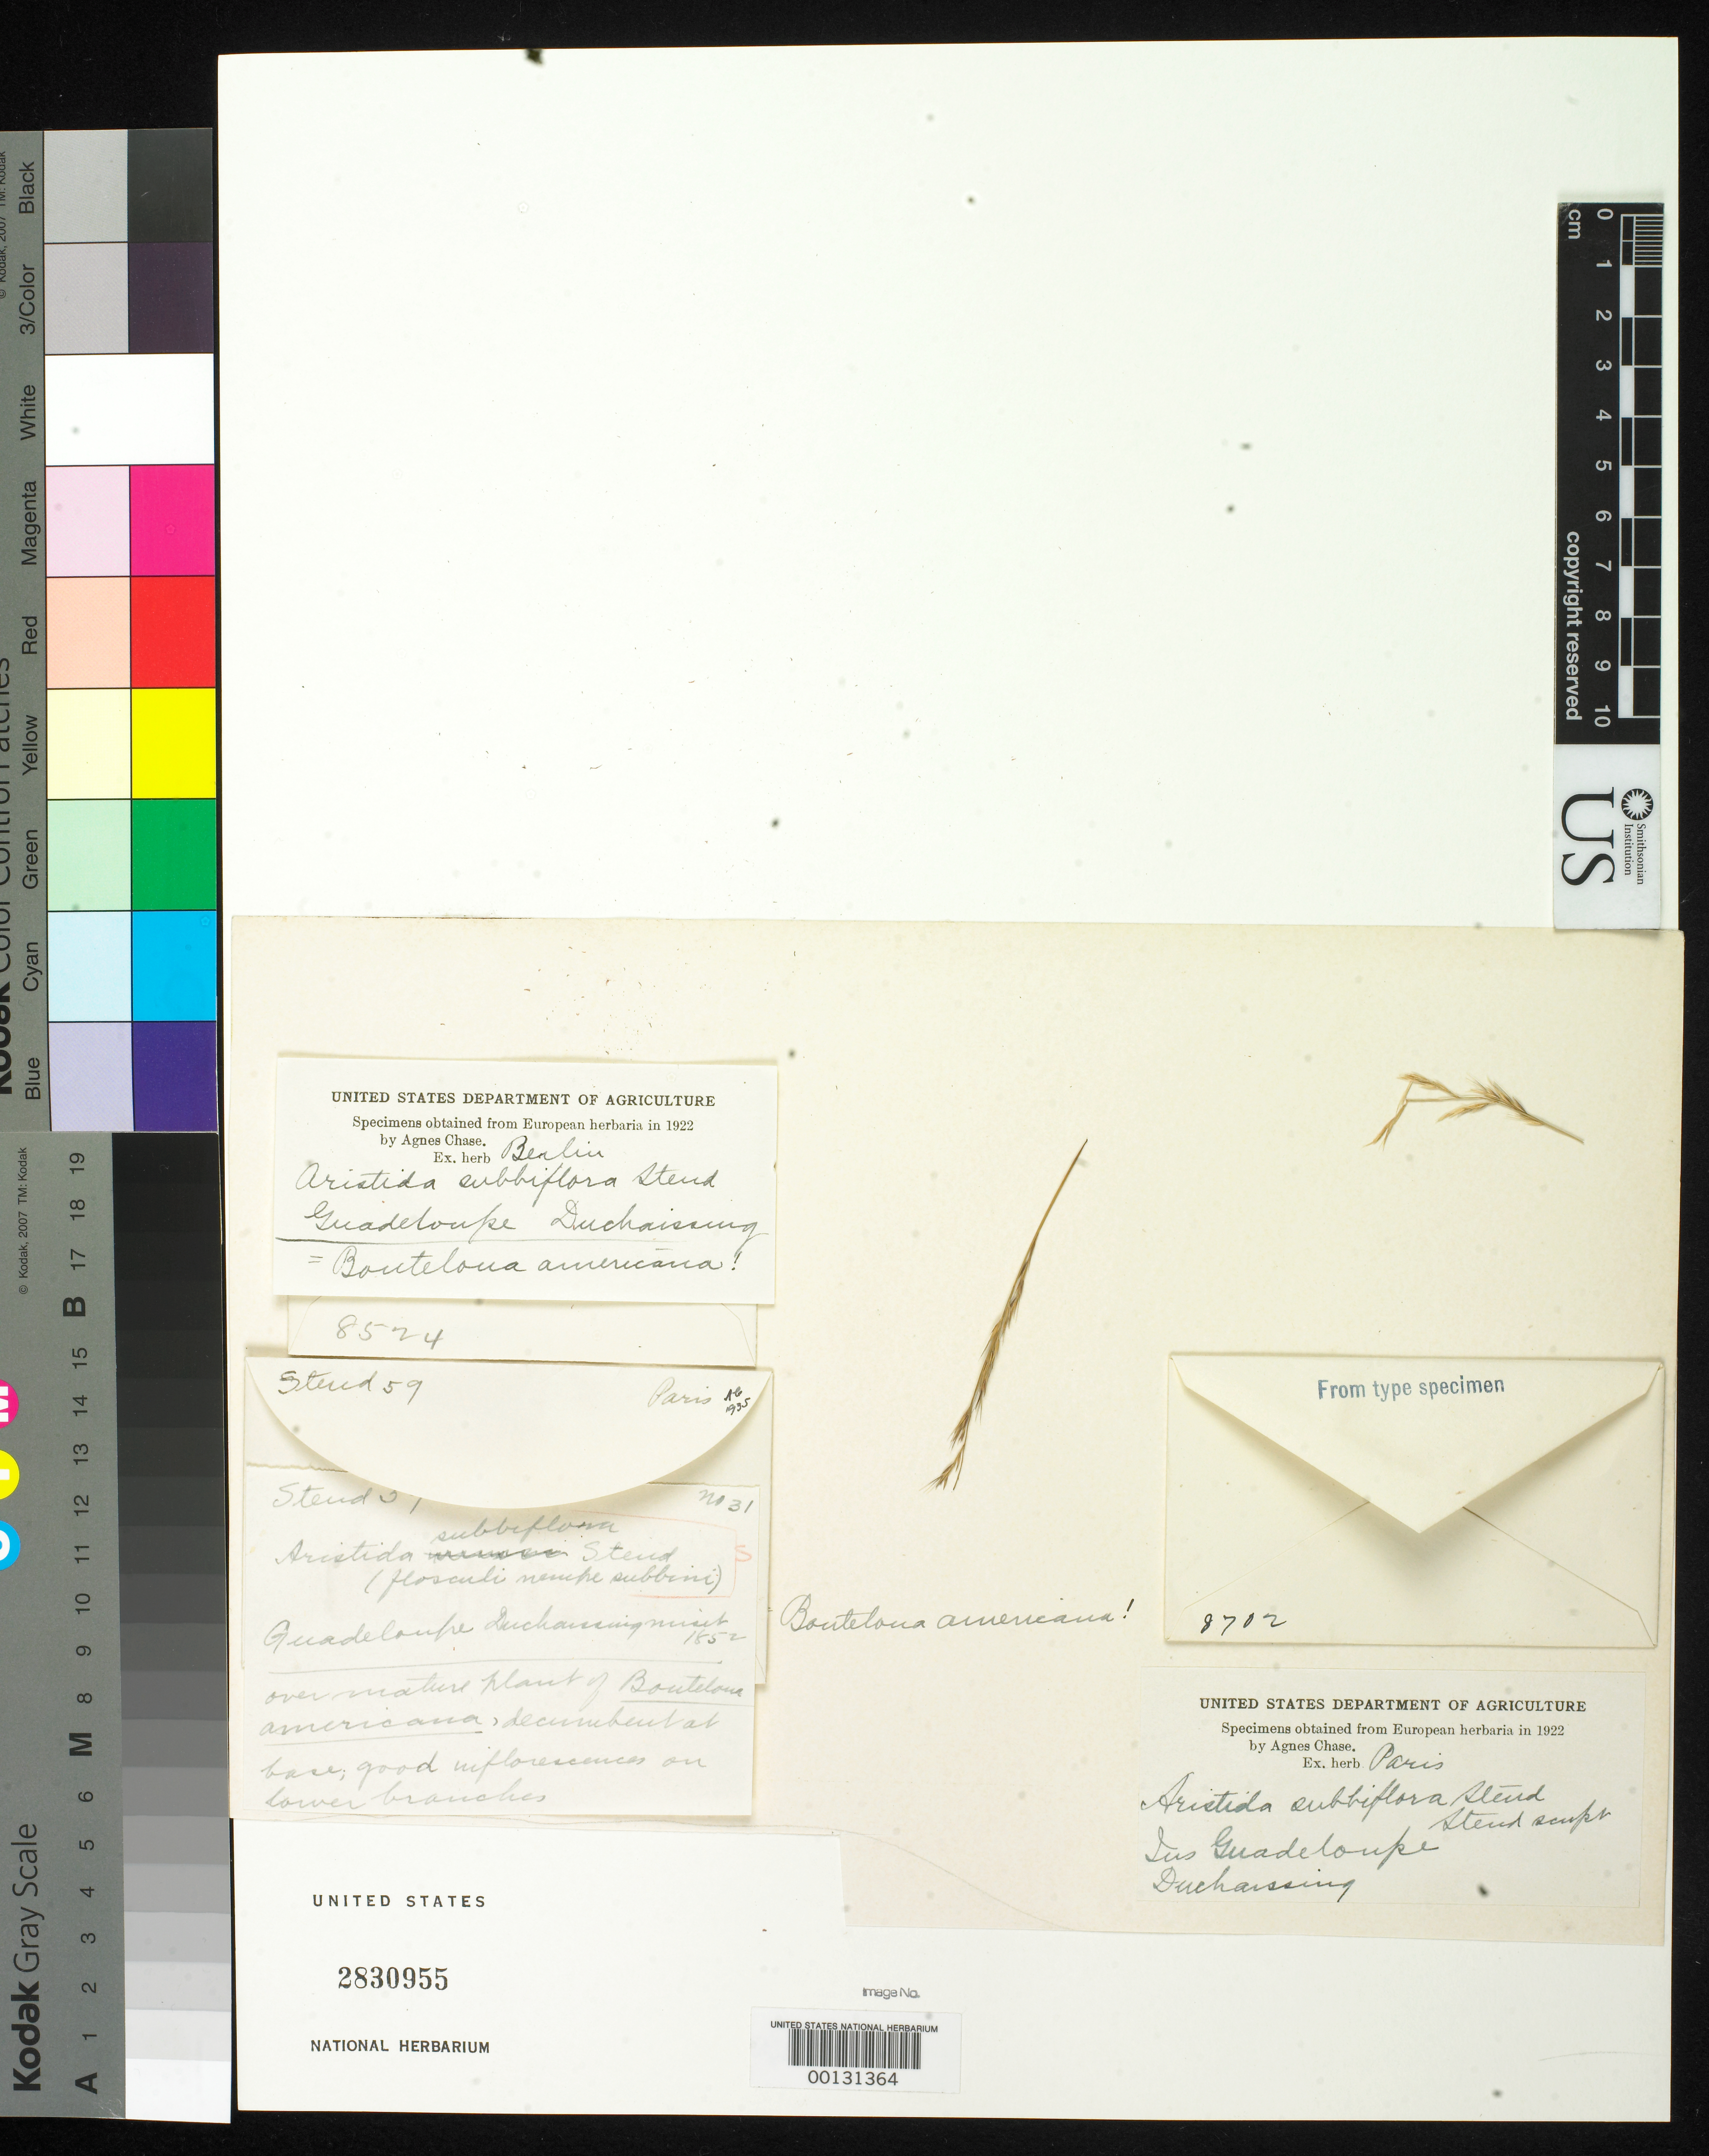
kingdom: Plantae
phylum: Tracheophyta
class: Liliopsida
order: Poales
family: Poaceae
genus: Aristida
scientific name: Aristida subbiflora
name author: Steud.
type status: Type Fragment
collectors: É. P. Duchasssaing de Fontbressin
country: Guadeloupe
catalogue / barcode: US 2830955